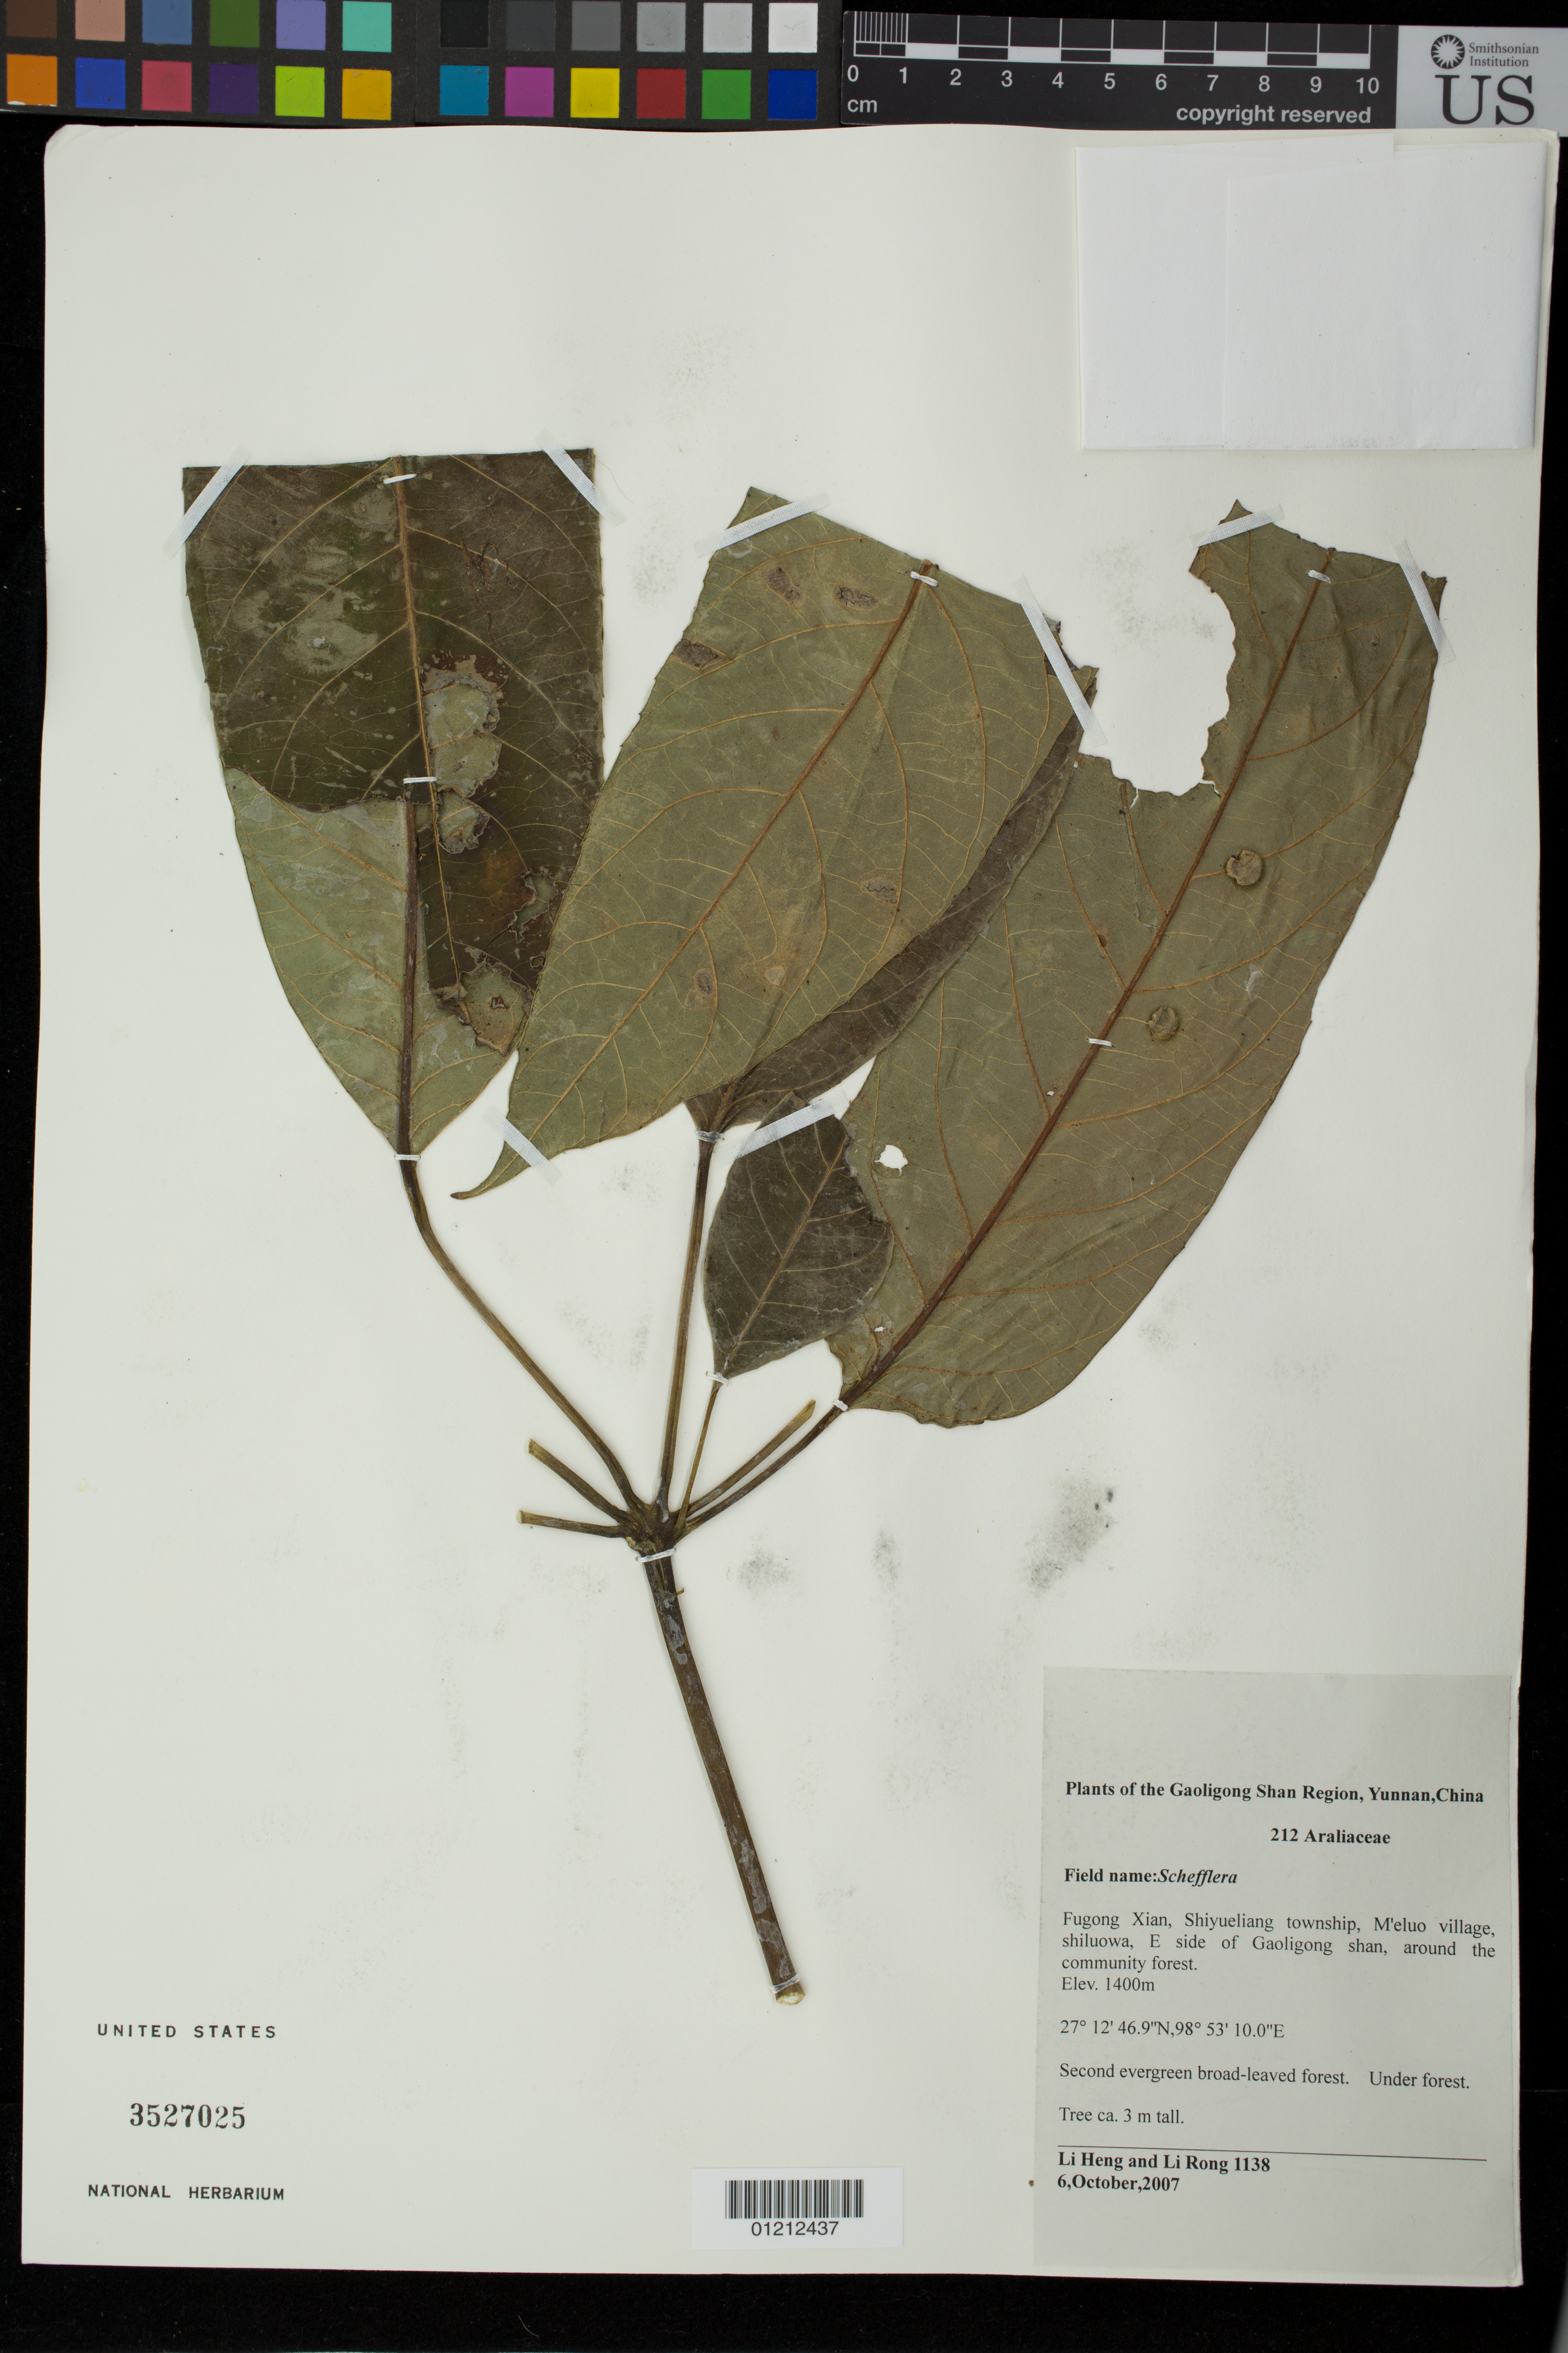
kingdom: Plantae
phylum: Tracheophyta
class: Magnoliopsida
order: Apiales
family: Araliaceae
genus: Schefflera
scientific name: Schefflera sp.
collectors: L. Heng & R. Li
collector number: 1138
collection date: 2007-10-06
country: China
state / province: Yunnan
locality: Fugong Xian, Shiyueliang township, M'eluo village, shiluowa, E side of Gaoligong shan around the community forest.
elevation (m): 1400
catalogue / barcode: US 3527025